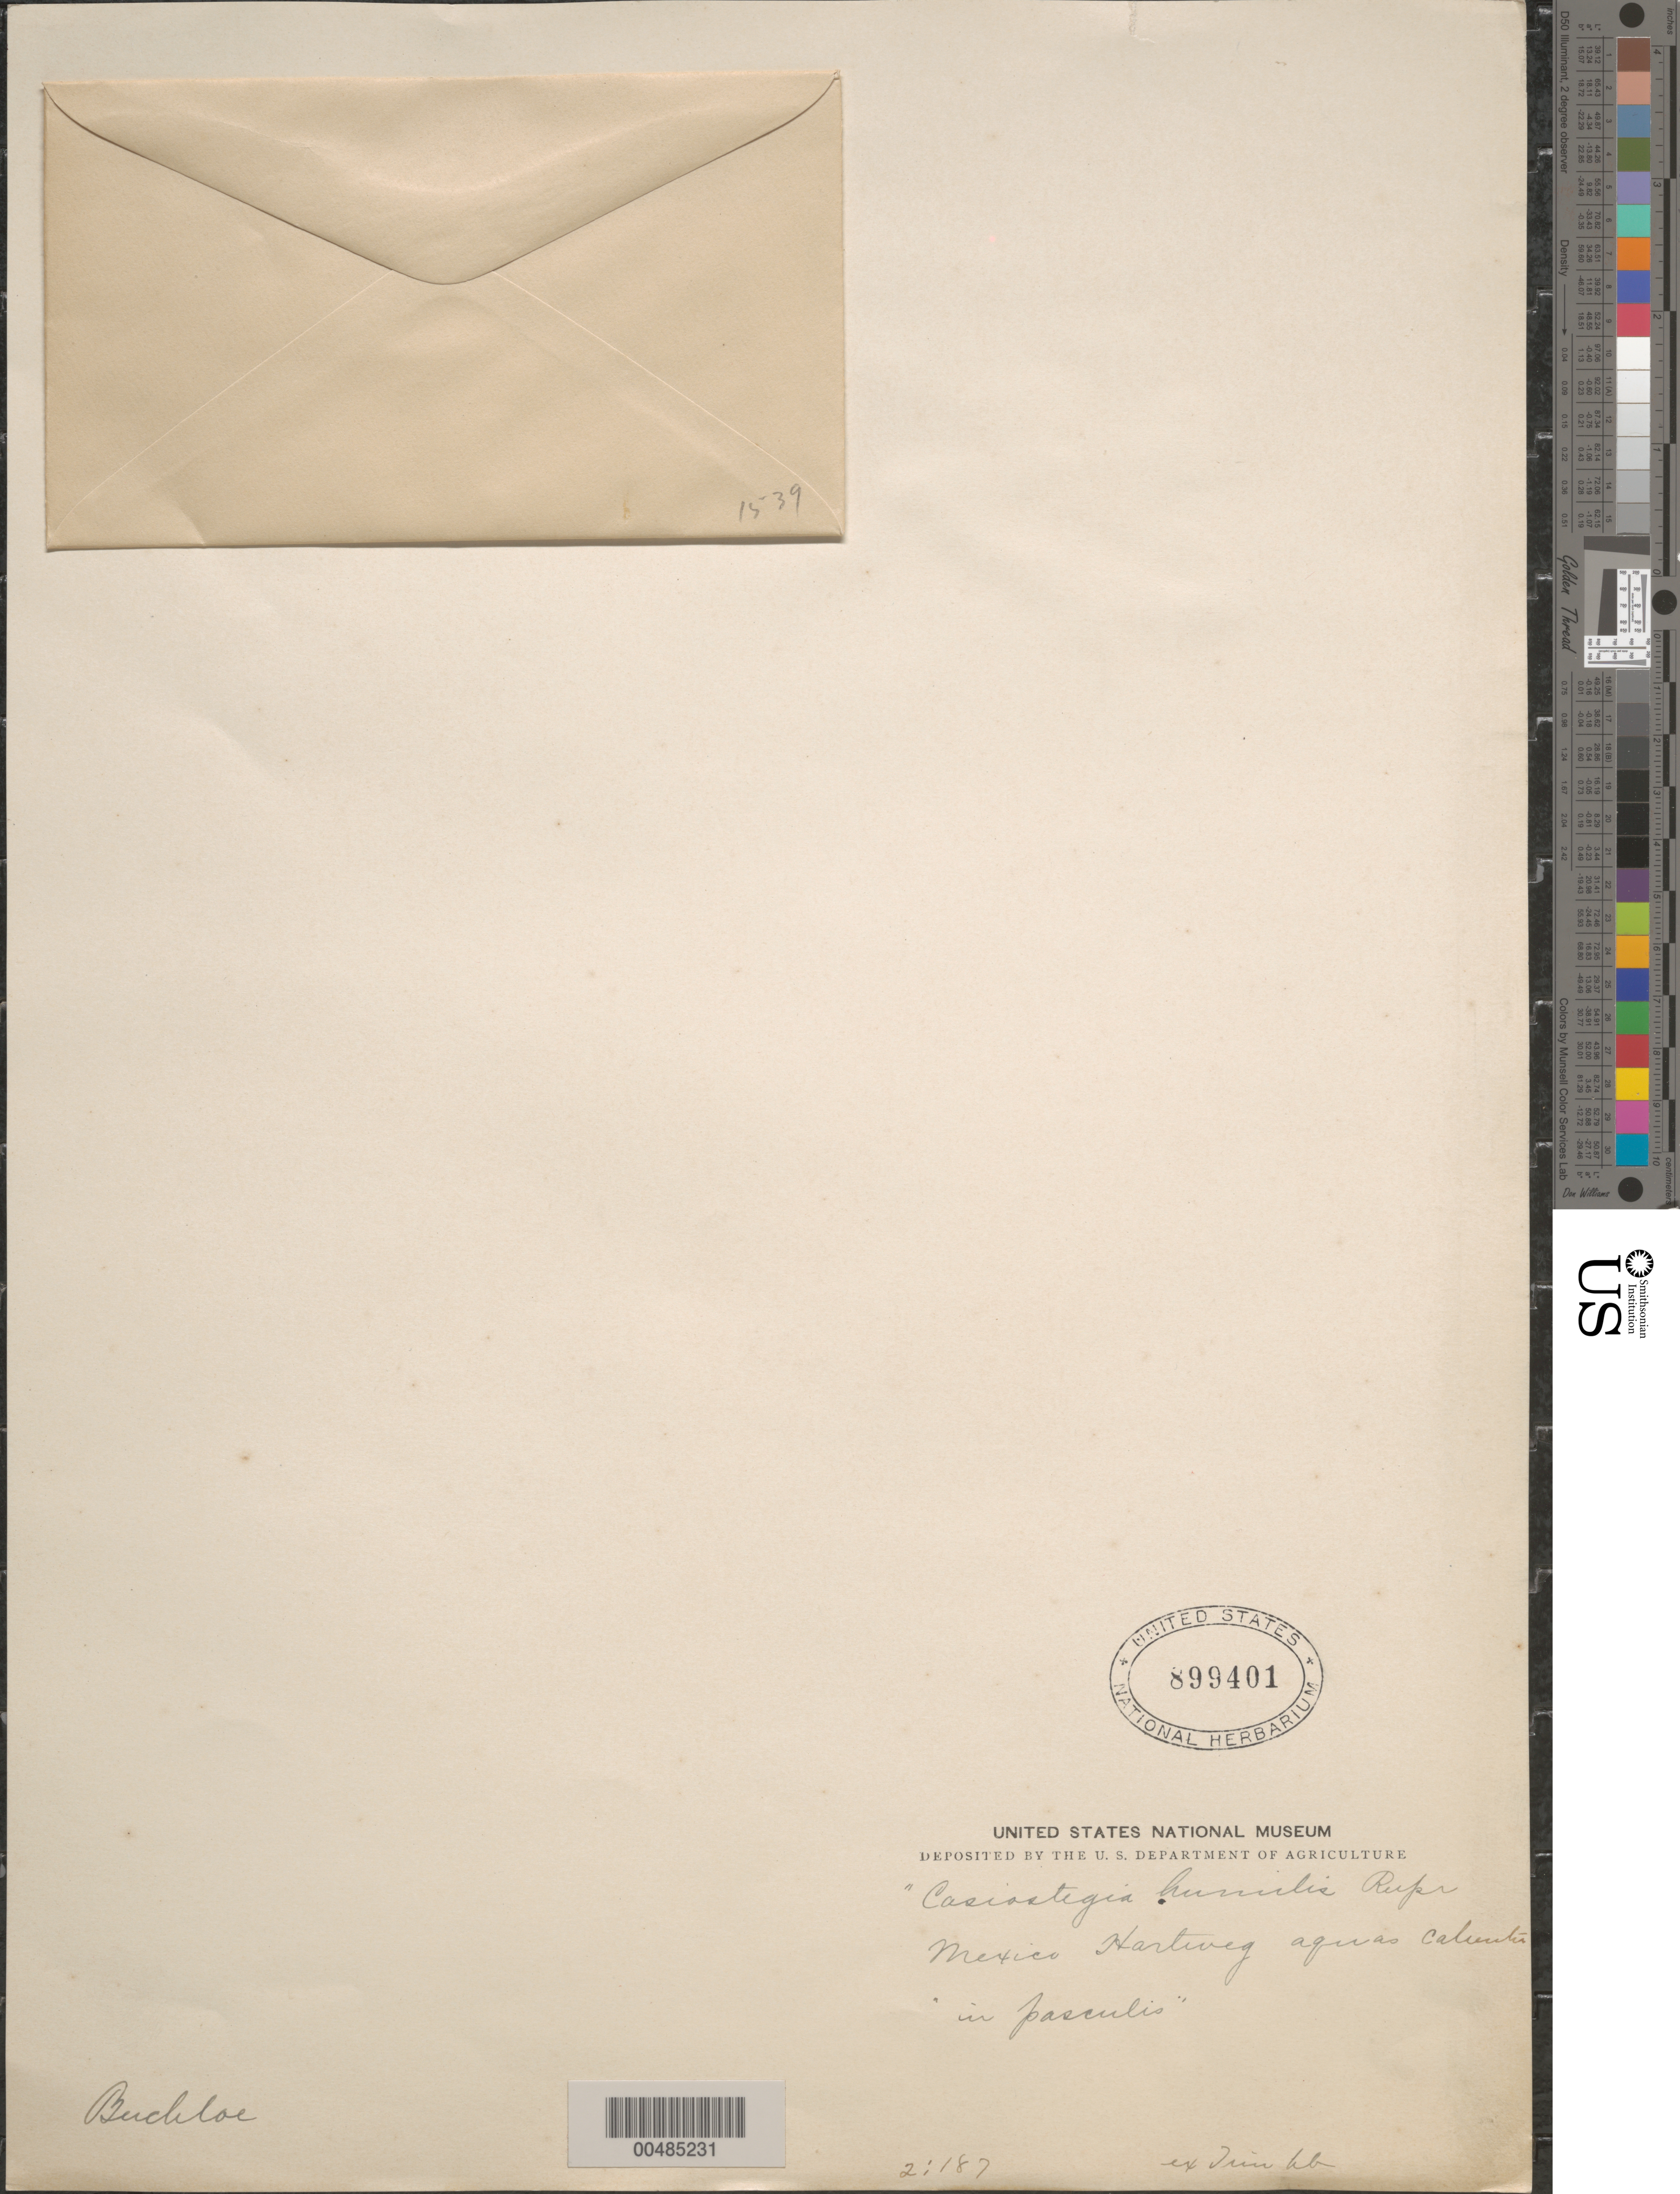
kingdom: Plantae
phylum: Tracheophyta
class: Liliopsida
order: Poales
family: Poaceae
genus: Buchloe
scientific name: Buchloe dactyloides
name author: (Nutt.) Engelm.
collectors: K. T. Hartweg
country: Mexico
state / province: Aguascalientes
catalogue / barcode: US 899401